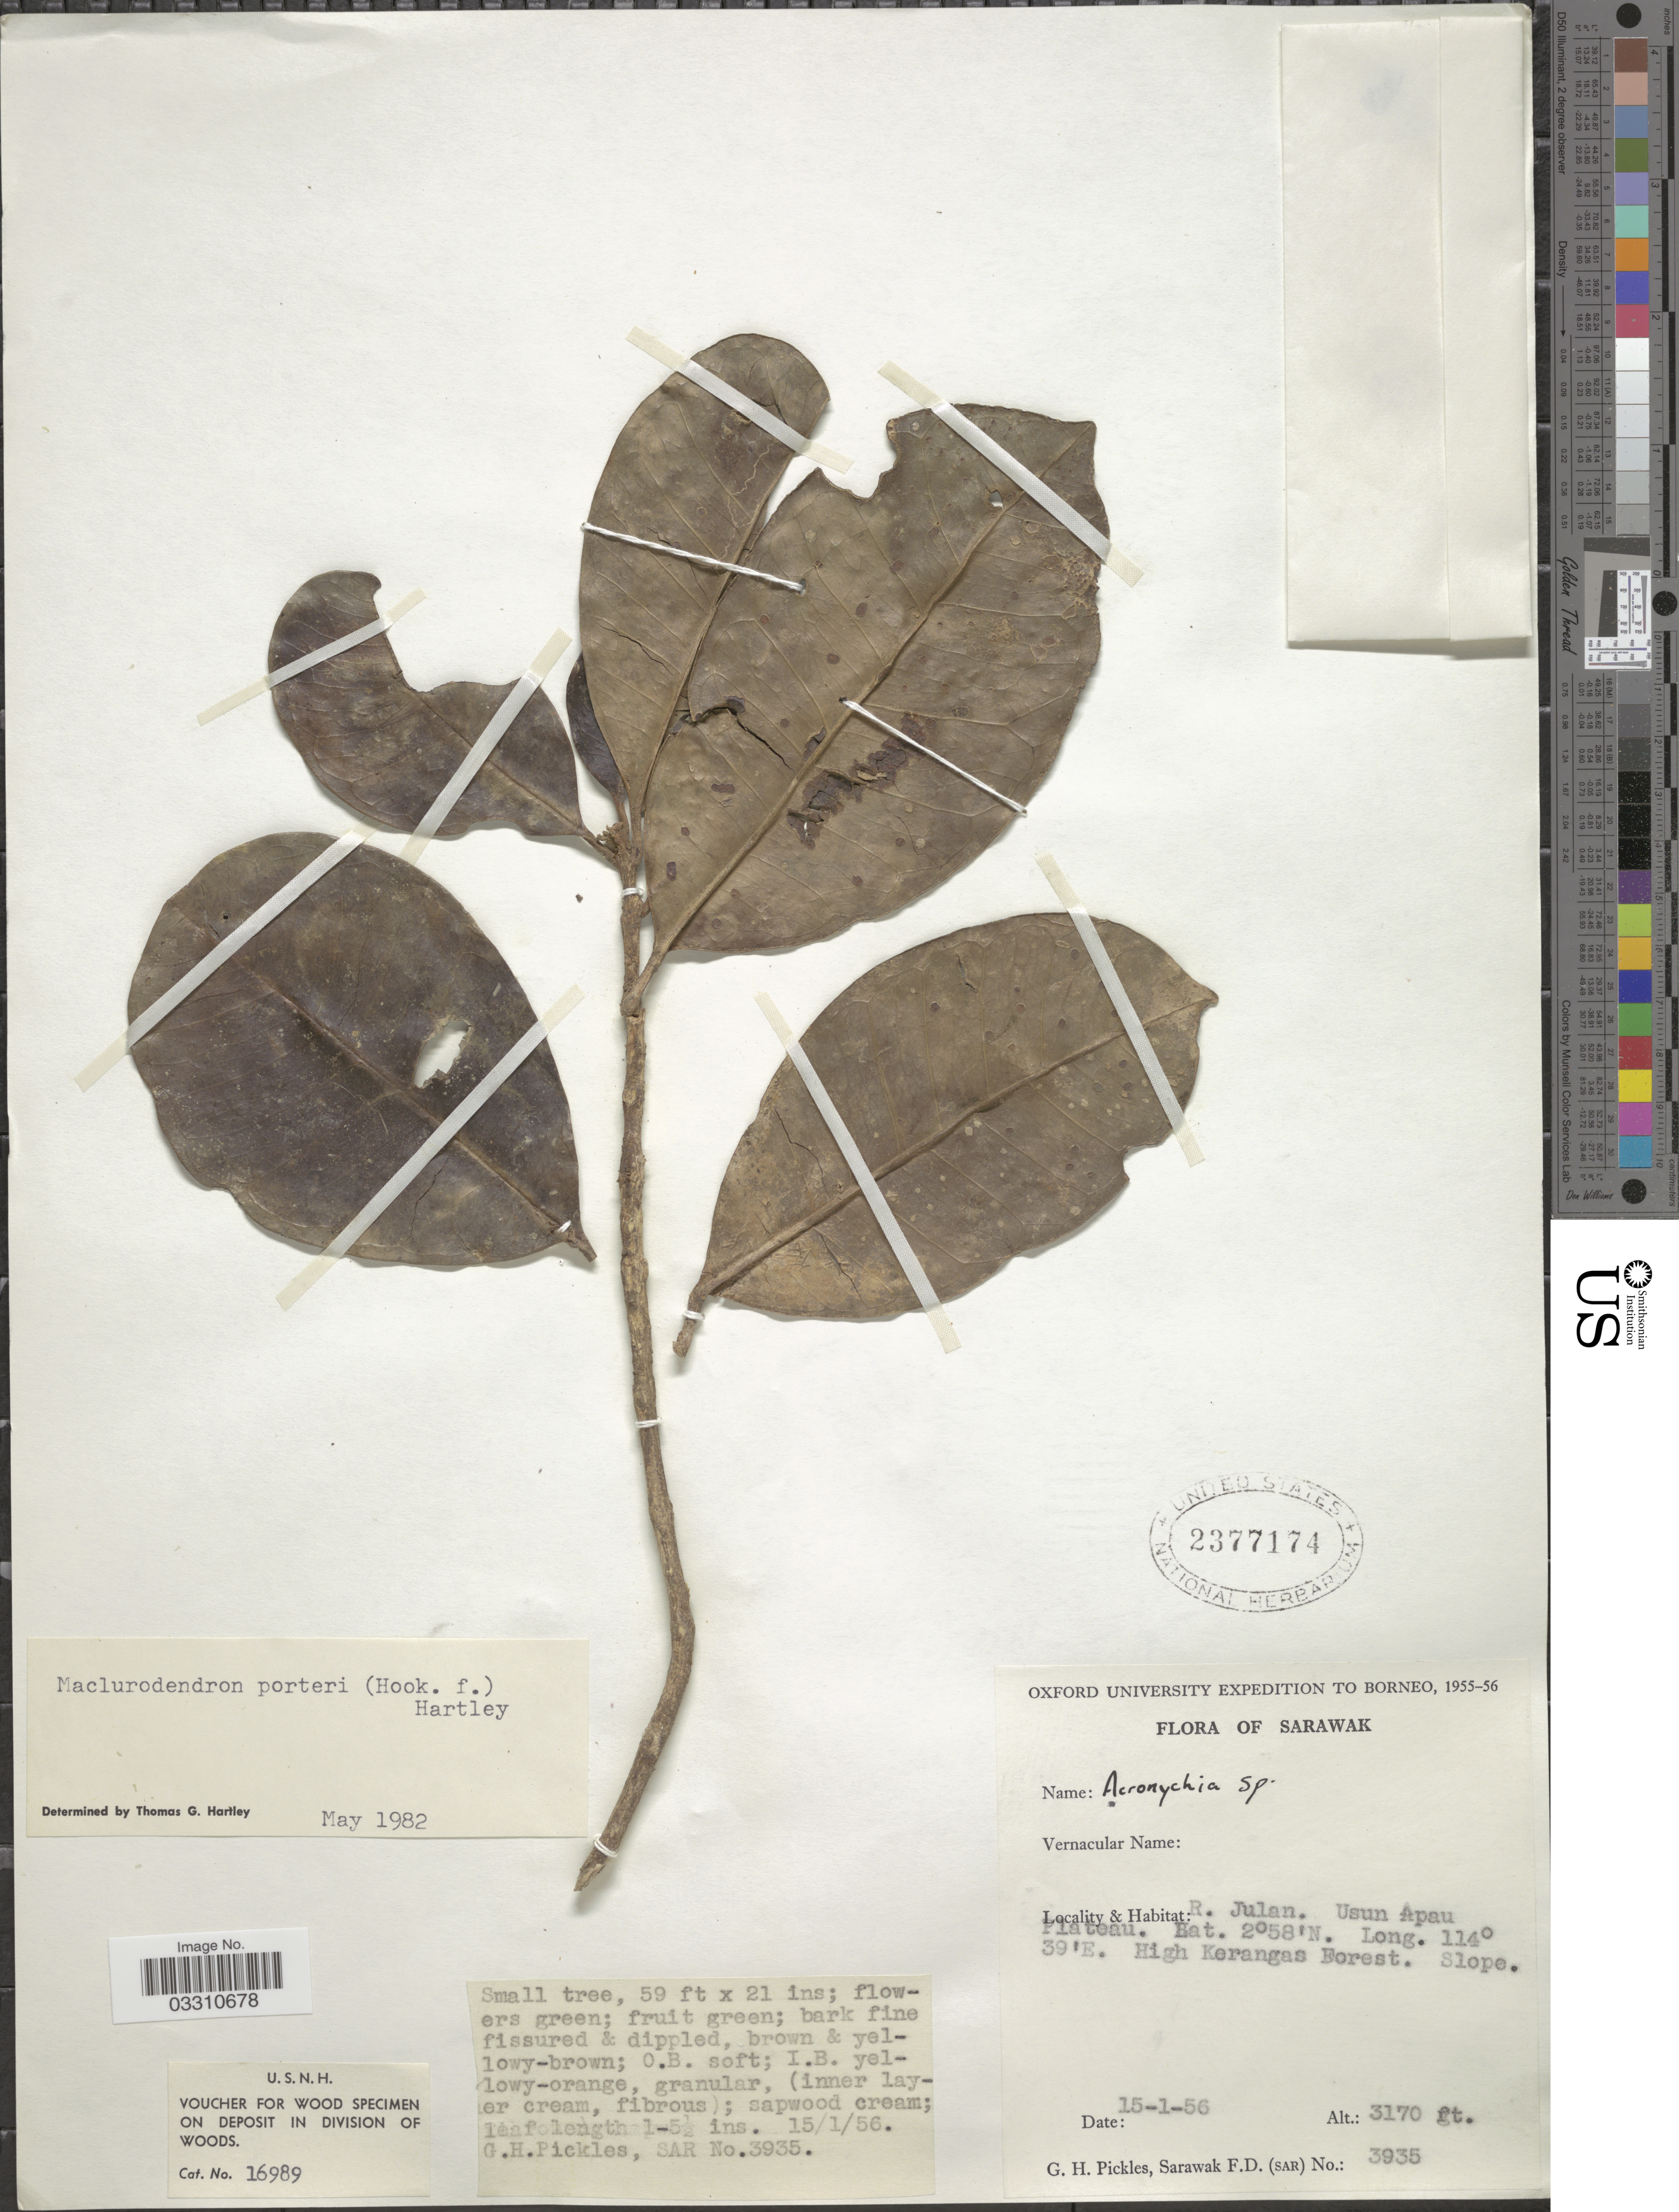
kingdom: Plantae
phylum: Tracheophyta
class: Magnoliopsida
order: Sapindales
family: Rutaceae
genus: Maclurodendron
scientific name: Maclurodendron porteri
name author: (Hook. f.) T.G. Hartley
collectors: G. Pickles & F. Sarawak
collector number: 3935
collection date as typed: Transcribed d/m/y: 15/1/56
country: Malaysia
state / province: Sarawak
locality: R. Julan. Usun Apau Plateau. Hat. High Kerangas Forest. Slope.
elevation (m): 966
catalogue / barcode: US 2377174